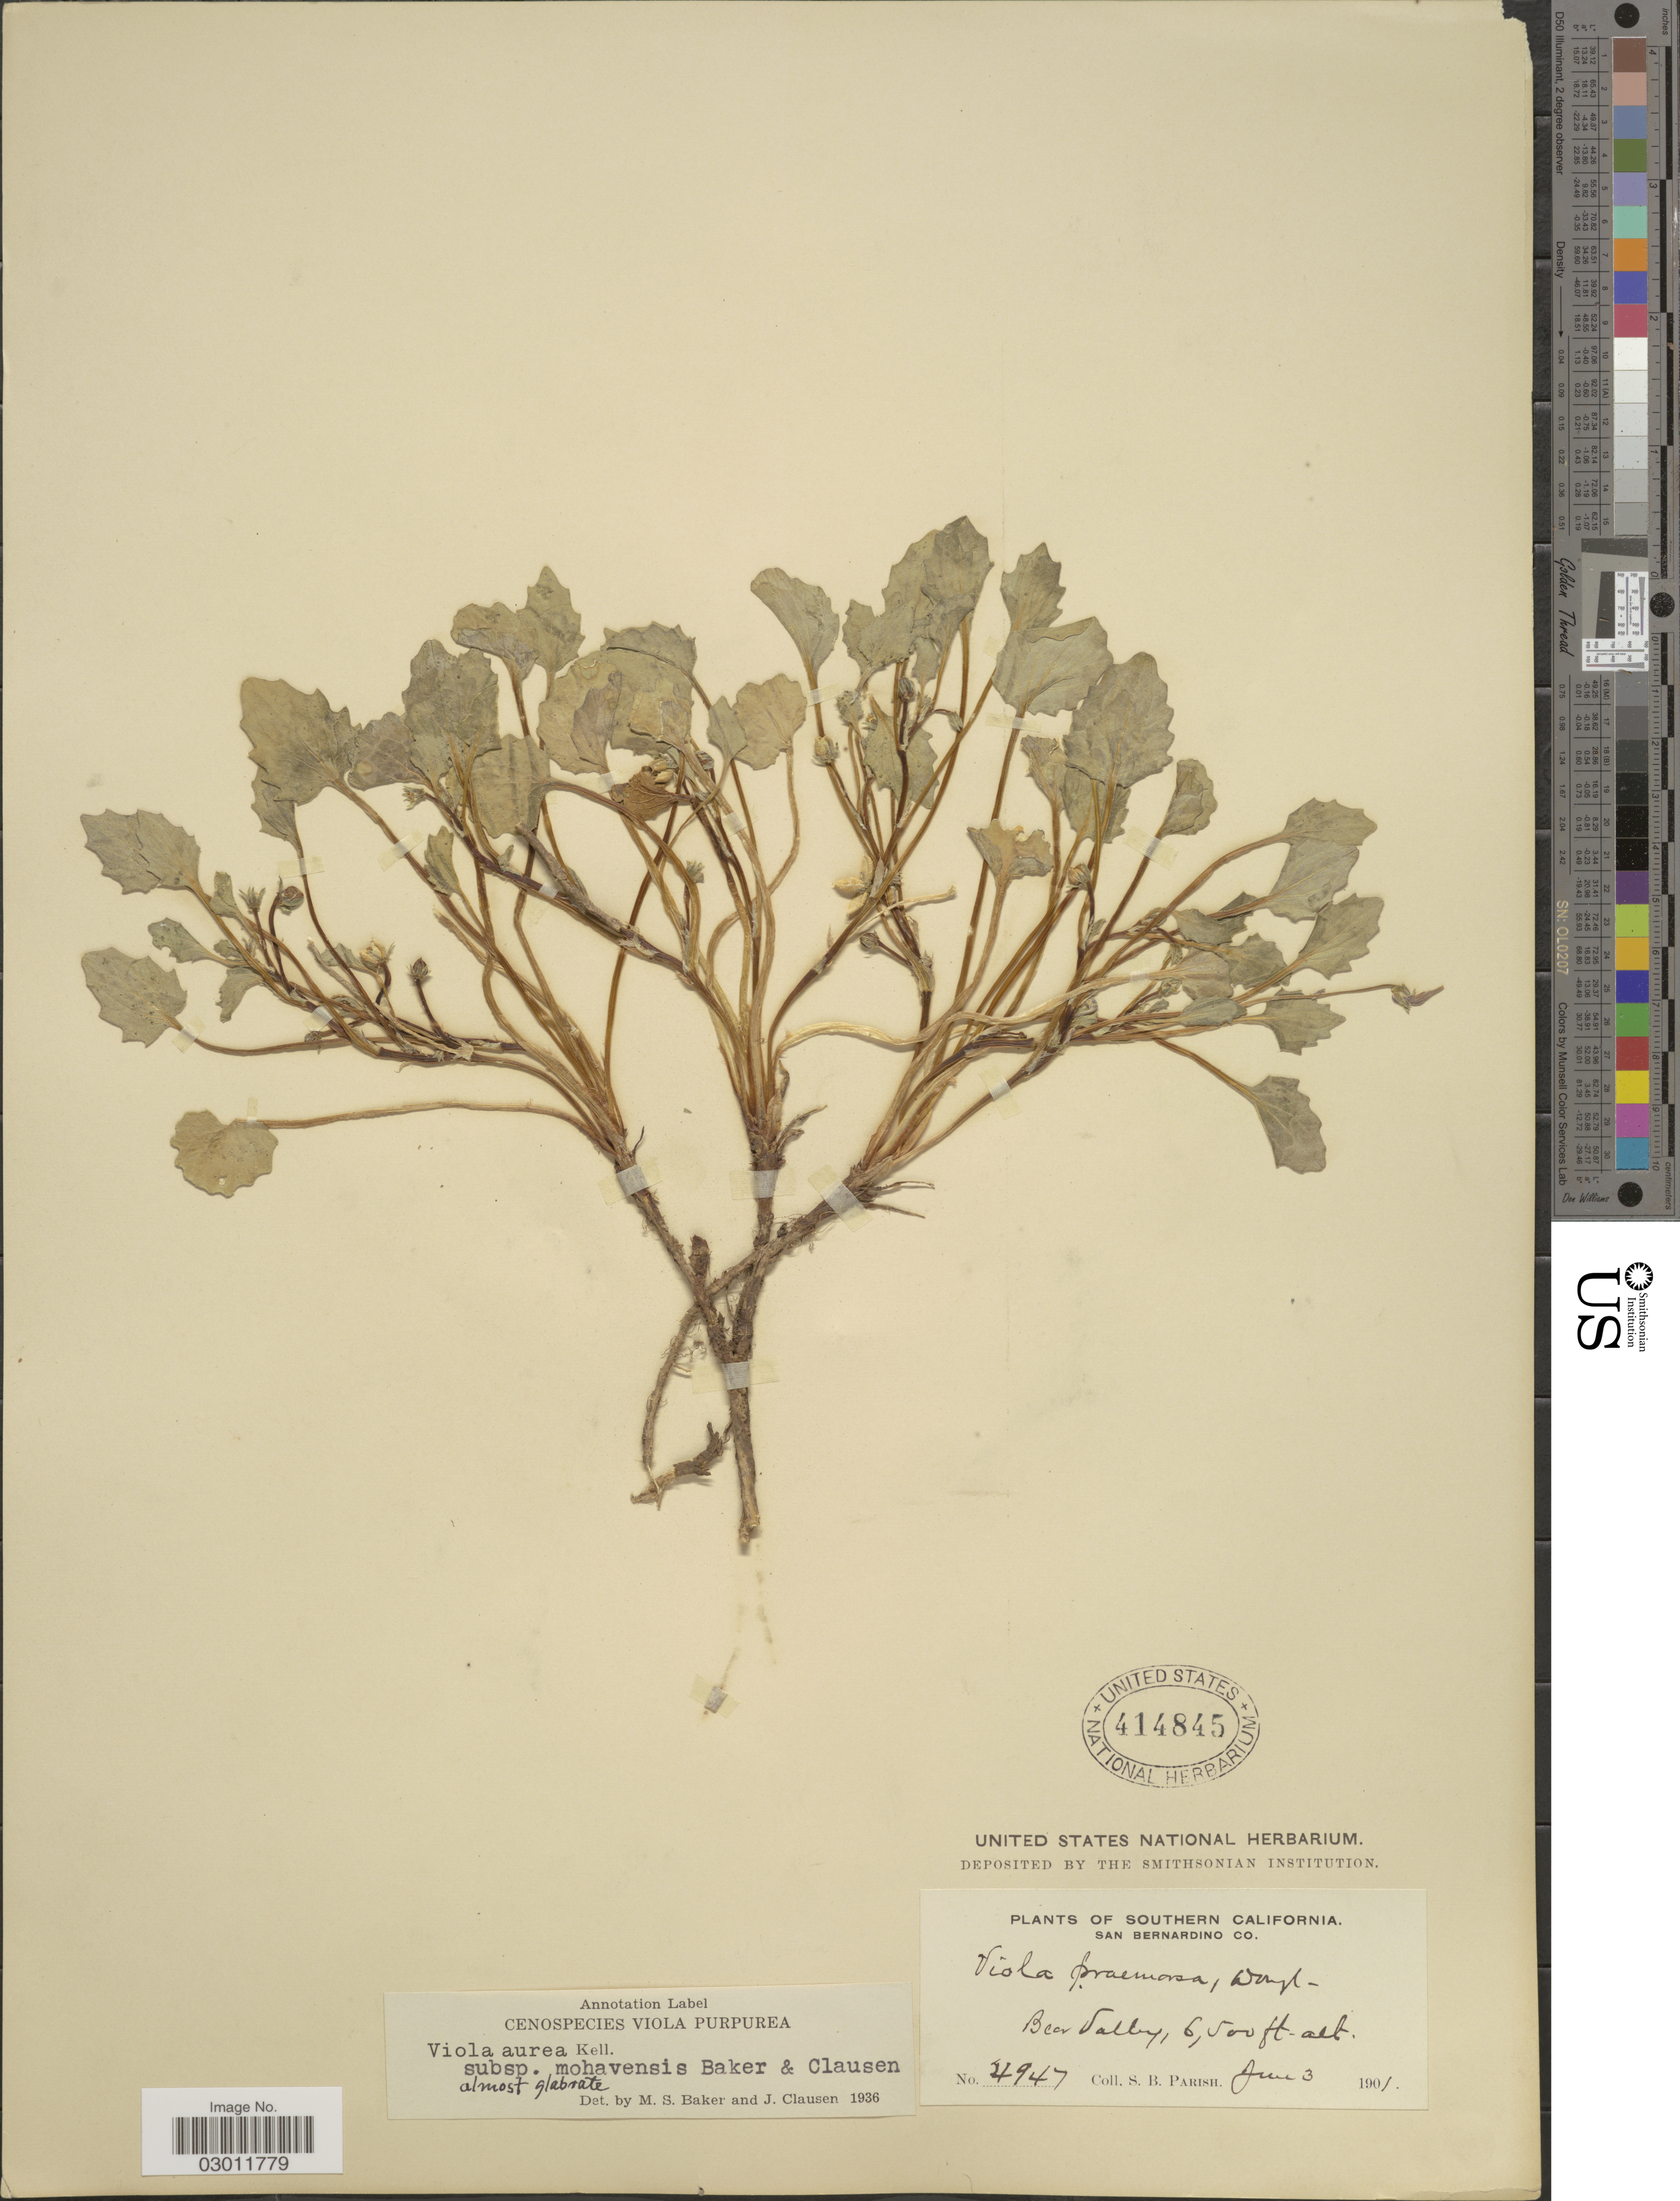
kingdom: Plantae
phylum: Tracheophyta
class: Magnoliopsida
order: Malpighiales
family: Violaceae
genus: Viola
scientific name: Viola aurea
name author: Kellogg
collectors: S. B. Parish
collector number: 4947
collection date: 1901-06-03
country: United States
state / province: California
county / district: San Bernardino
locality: Southern California. San Bernardino Co. Bear Valley.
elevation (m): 1981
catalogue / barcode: US 414845